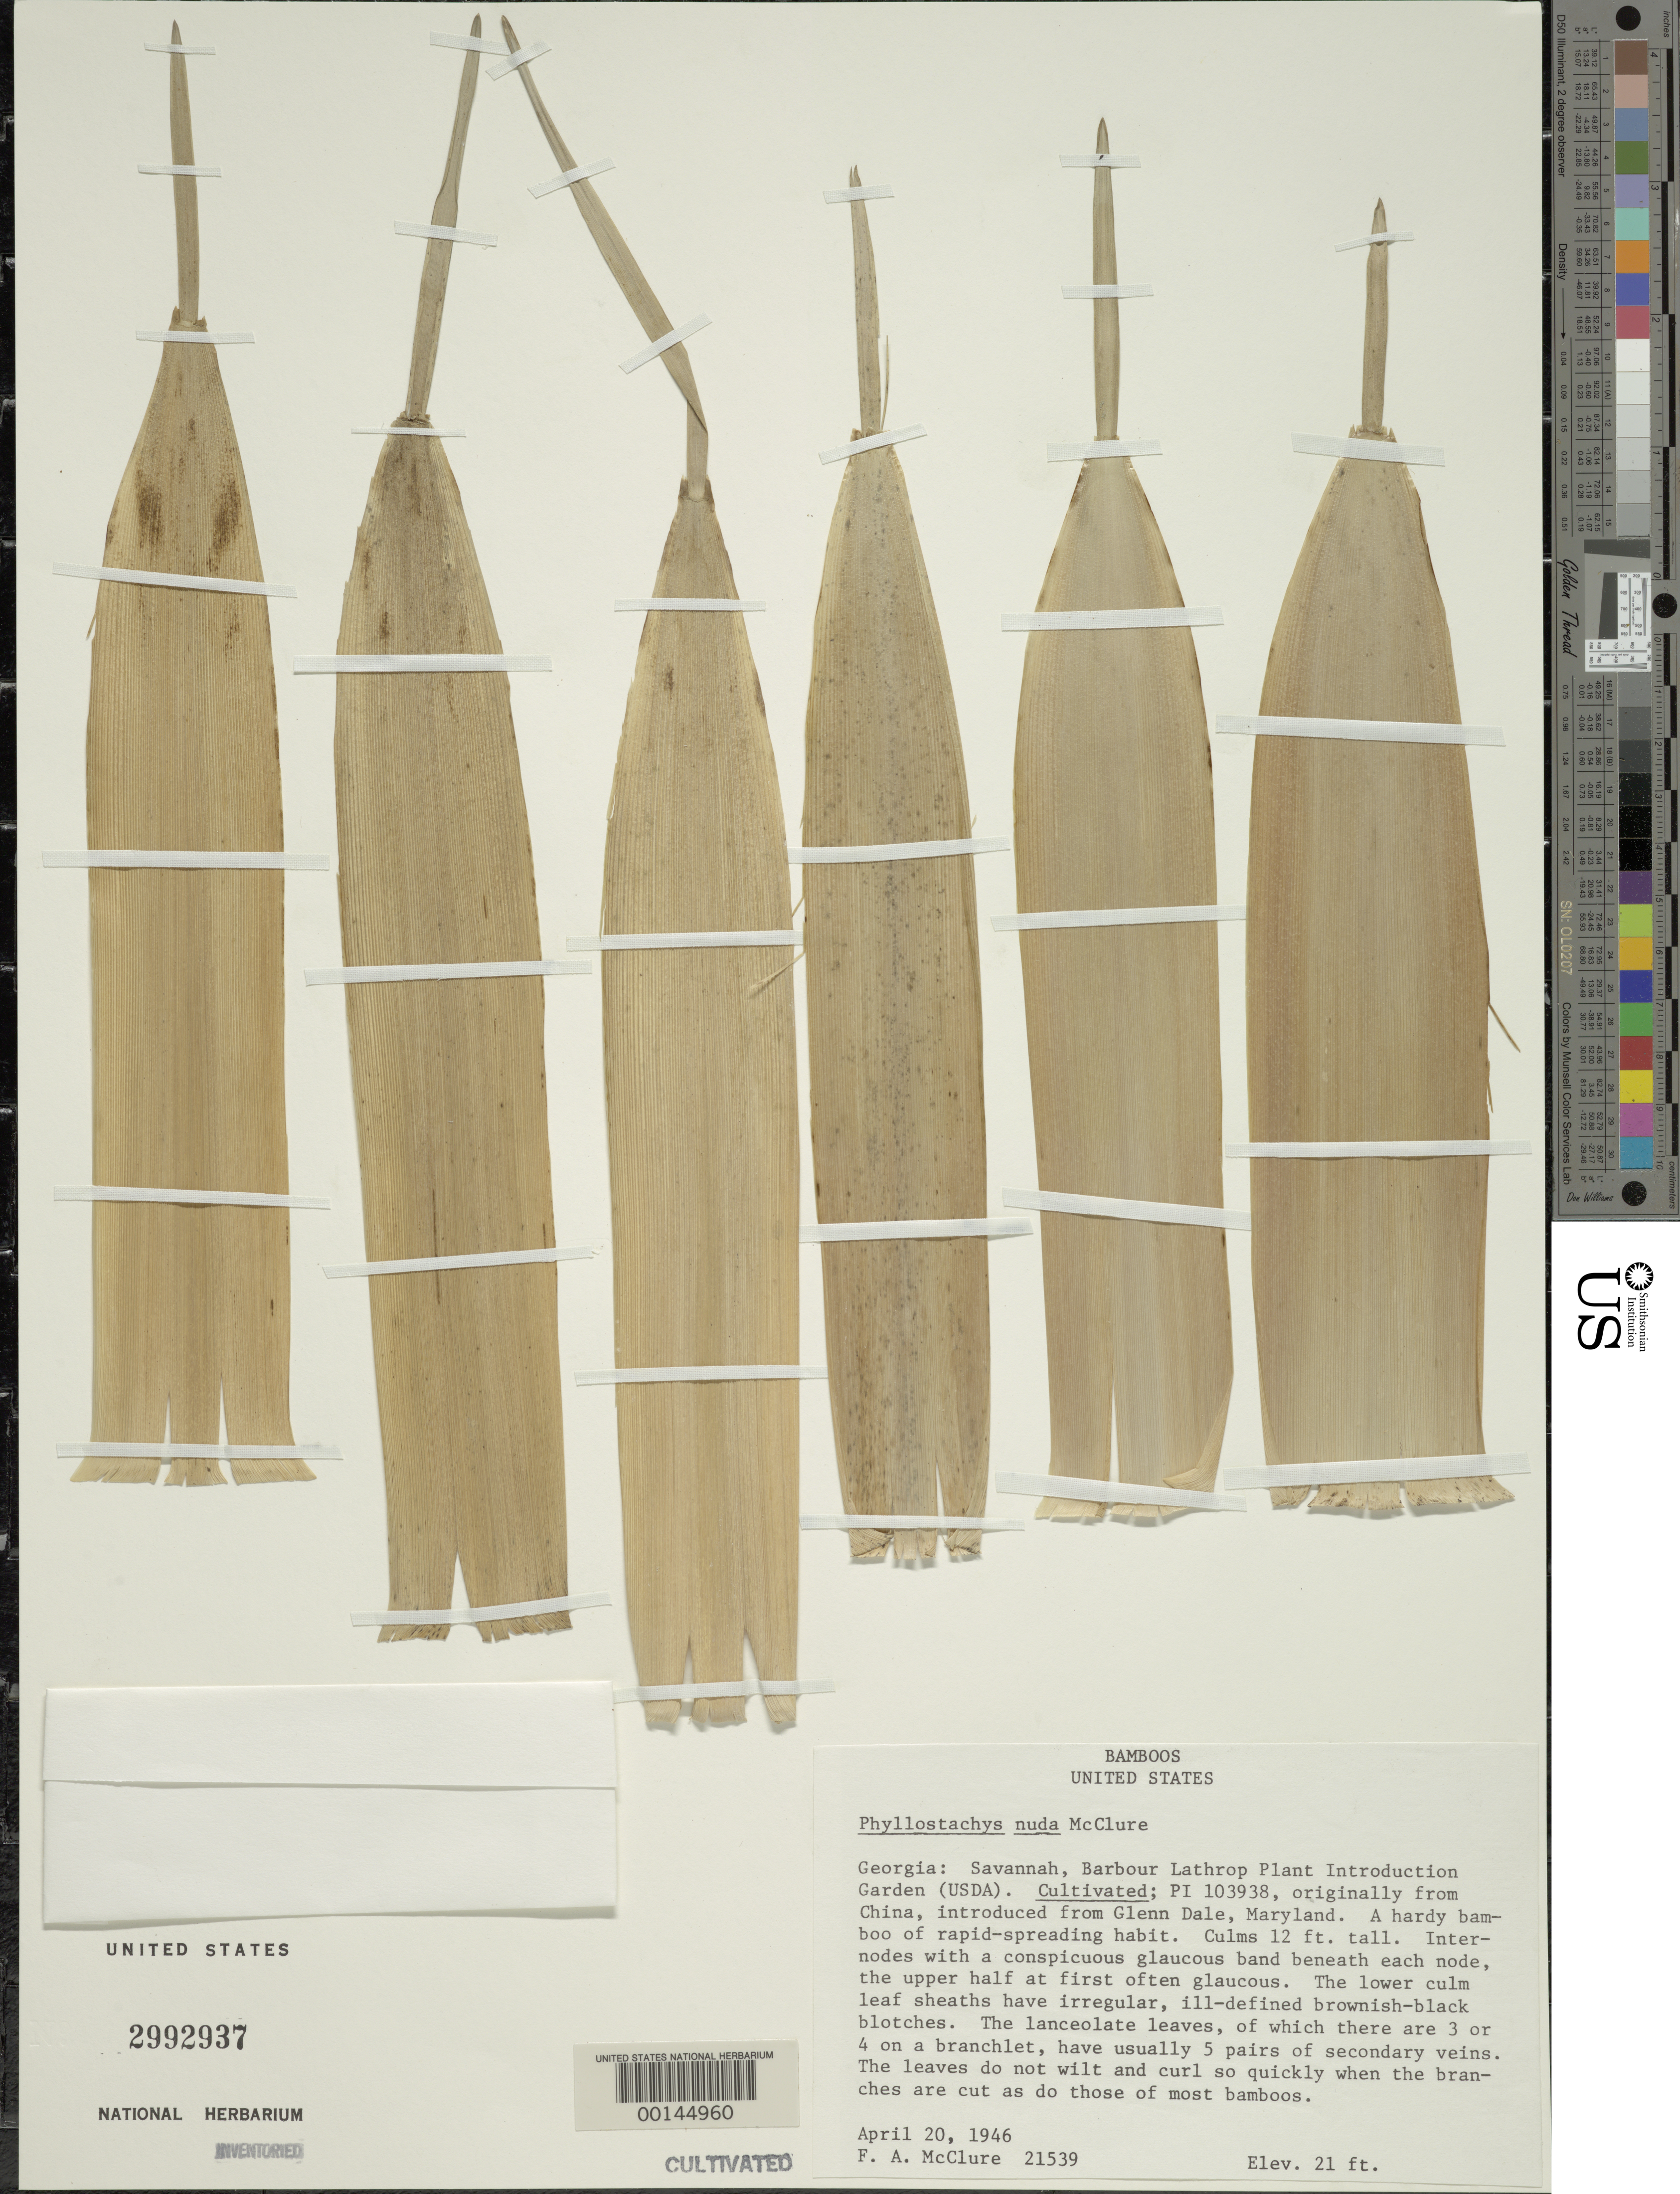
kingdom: Plantae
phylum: Tracheophyta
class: Liliopsida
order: Poales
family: Poaceae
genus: Phyllostachys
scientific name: Phyllostachys nuda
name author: McClure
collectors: F. A. McClure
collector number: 21539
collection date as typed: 20 Apr 1946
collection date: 1946-04-20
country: United States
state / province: Georgia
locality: Savannah, barbour lathrop p.i. garden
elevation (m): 6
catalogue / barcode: US 2992937